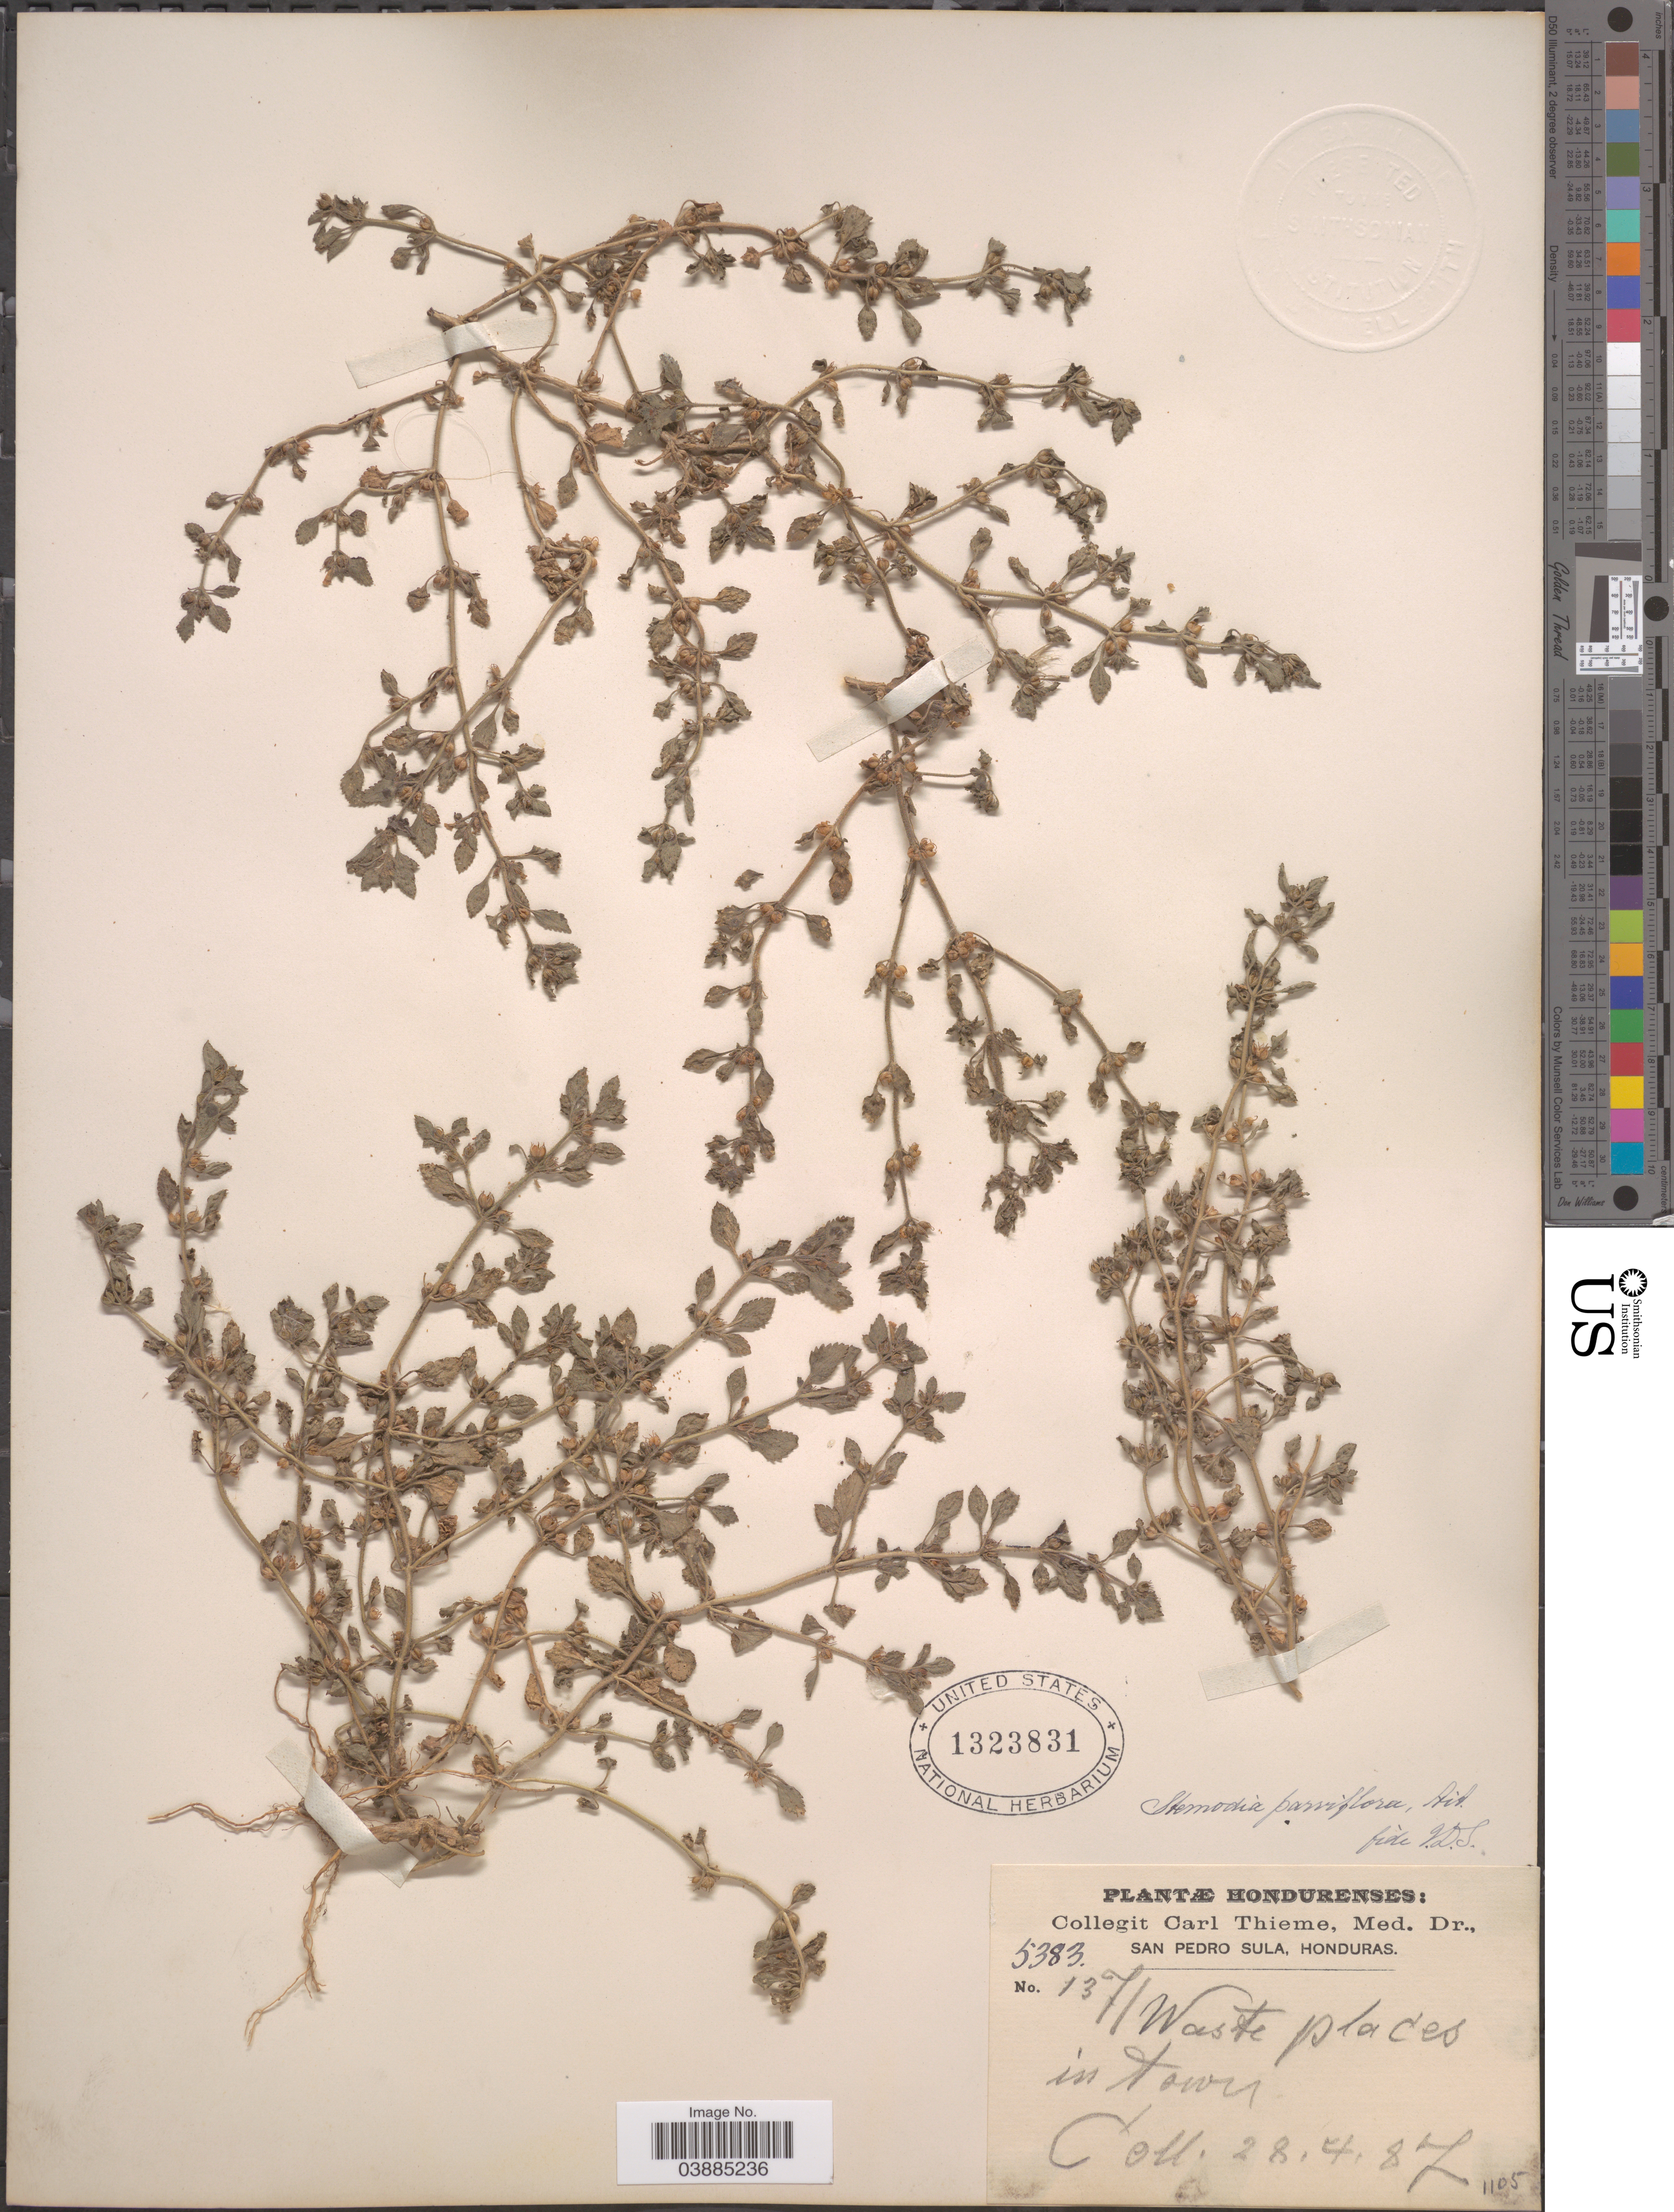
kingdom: Plantae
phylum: Tracheophyta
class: Magnoliopsida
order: Lamiales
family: Plantaginaceae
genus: Stemodia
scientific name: Stemodia parviflora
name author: W.T. Aiton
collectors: C. Thieme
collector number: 5383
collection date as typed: Transcribed d/m/y: 28/4/87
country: Honduras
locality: San Pedro Sula.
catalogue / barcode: US 1323831